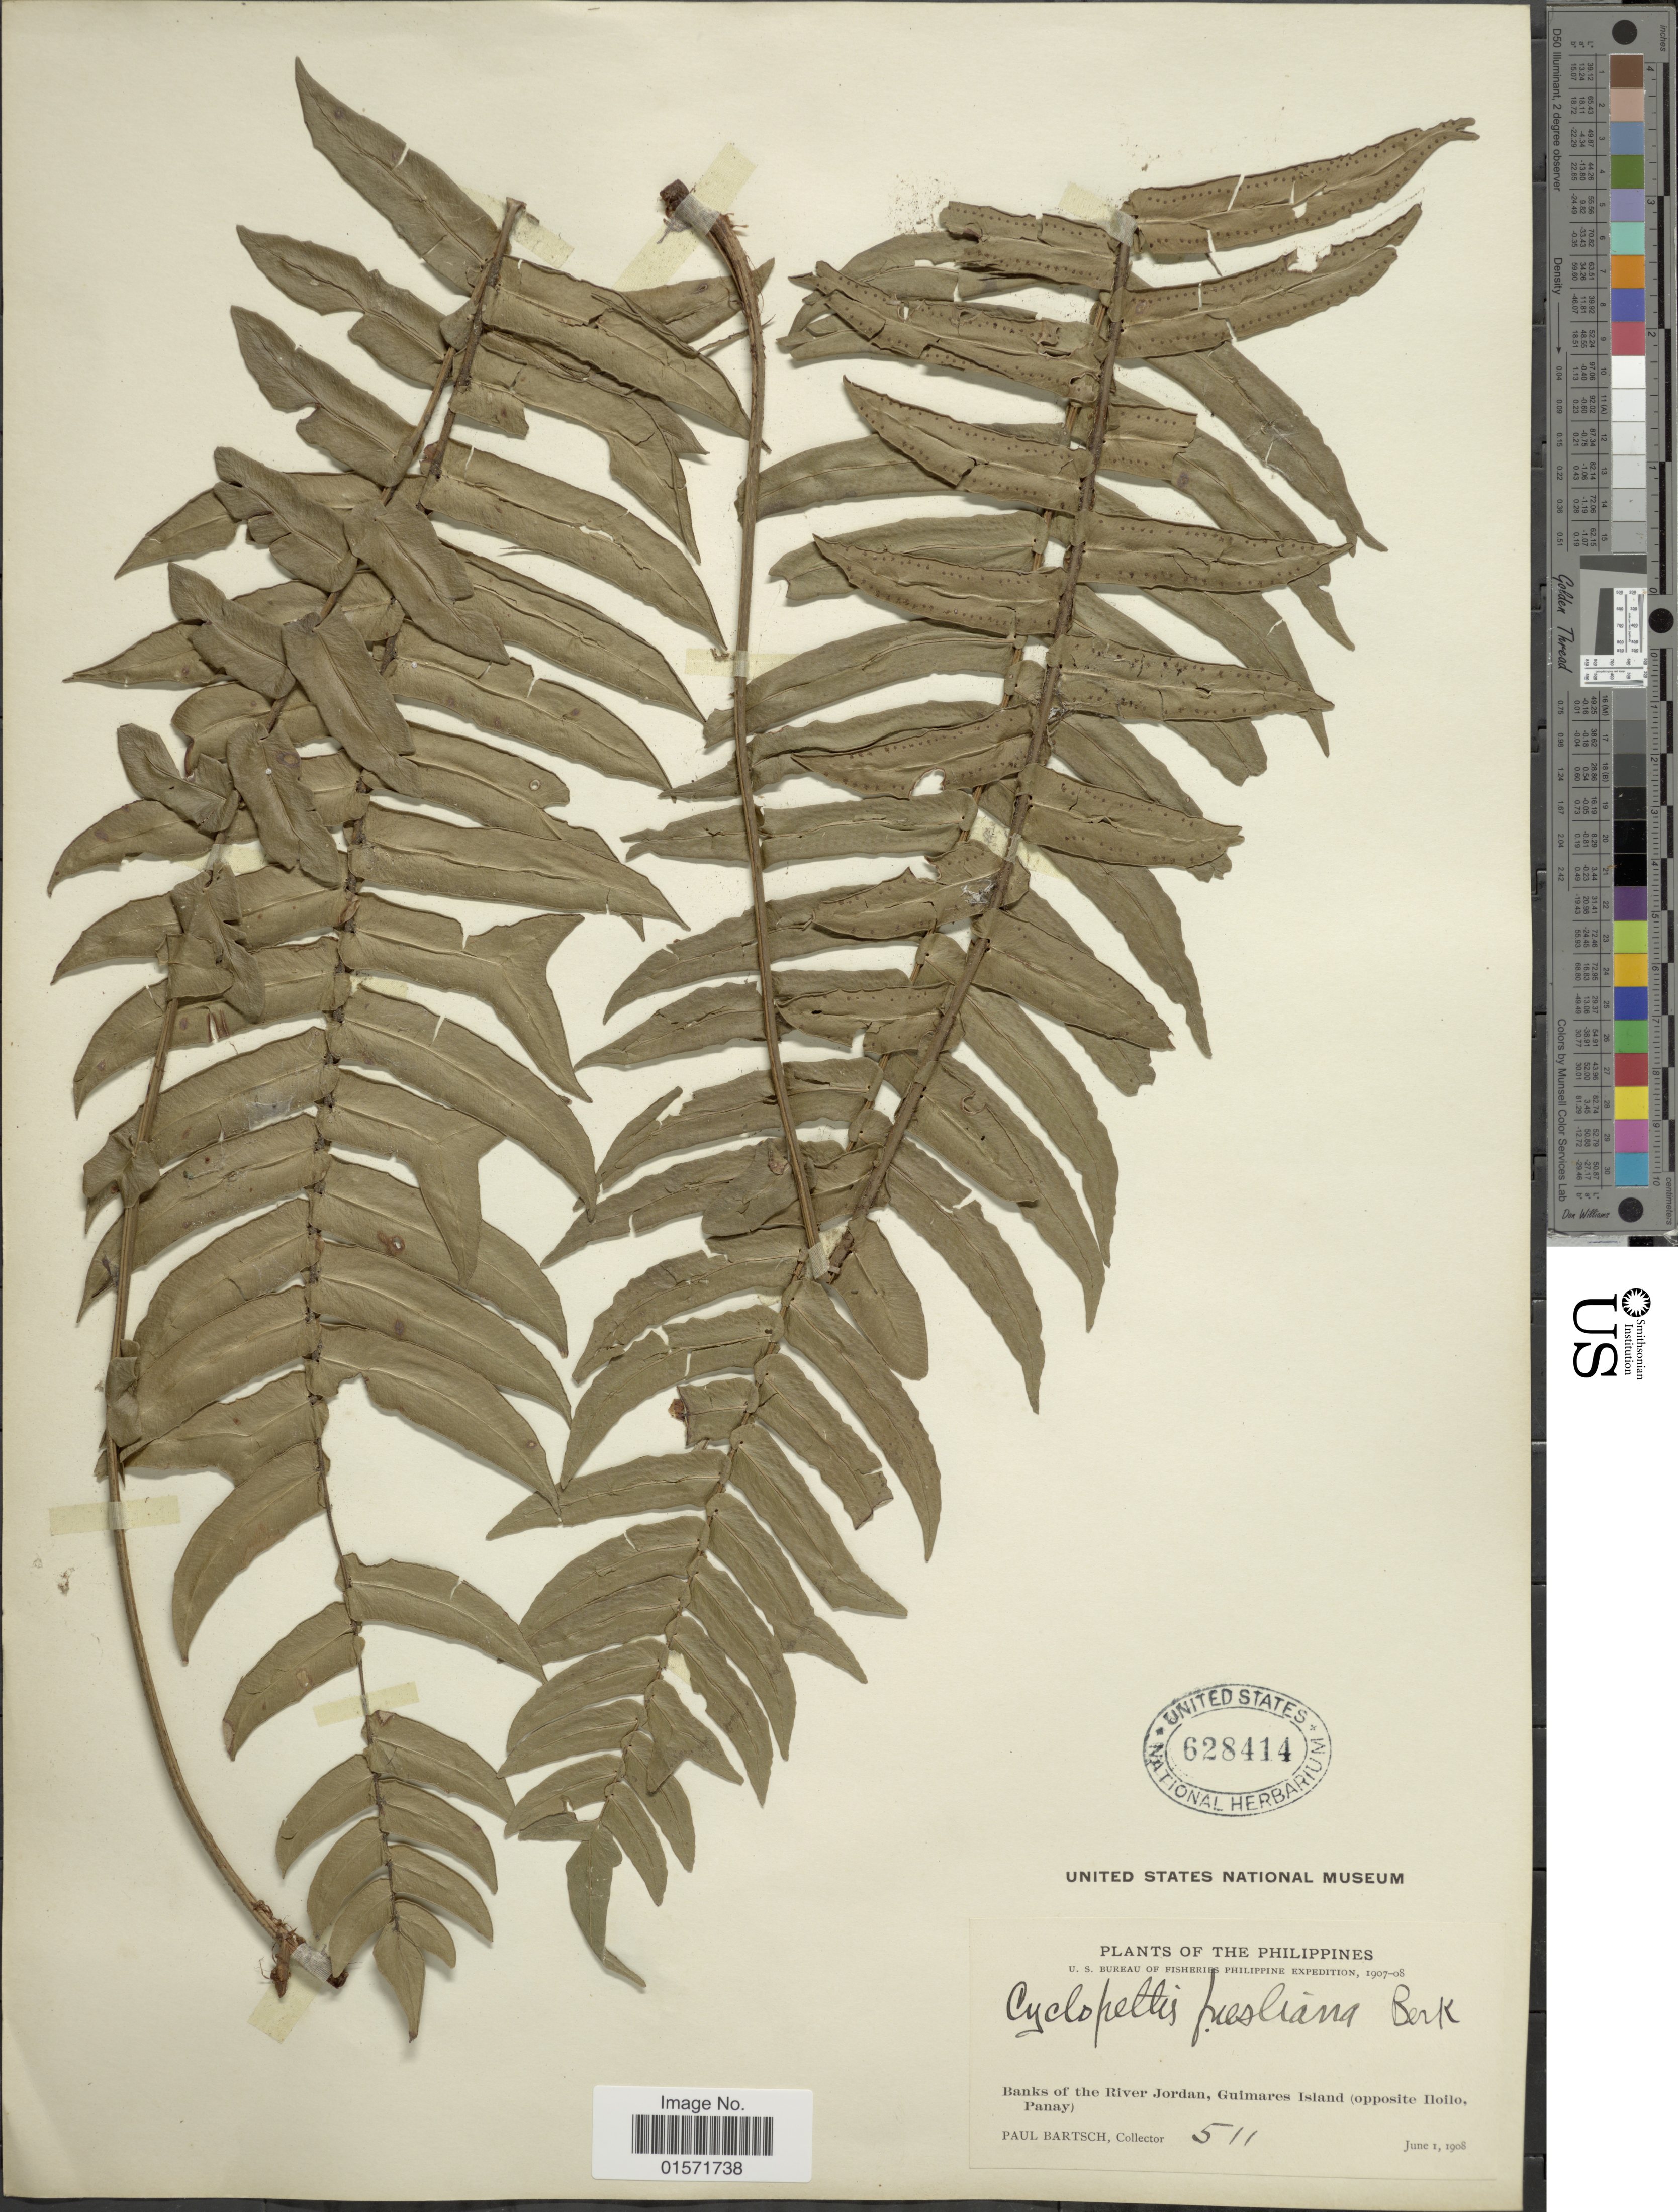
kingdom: Plantae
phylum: Tracheophyta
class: Polypodiopsida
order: Polypodiales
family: Lomariopsidaceae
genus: Cyclopeltis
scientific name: Cyclopeltis presliana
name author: (Mett.) Berkeley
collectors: P. Bartsch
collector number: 511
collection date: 1908-06-01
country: Philippines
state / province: Western Visayas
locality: Banks of the River Jordan, Guimares Island (oppostite Iloilo Panay)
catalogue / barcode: US 628414